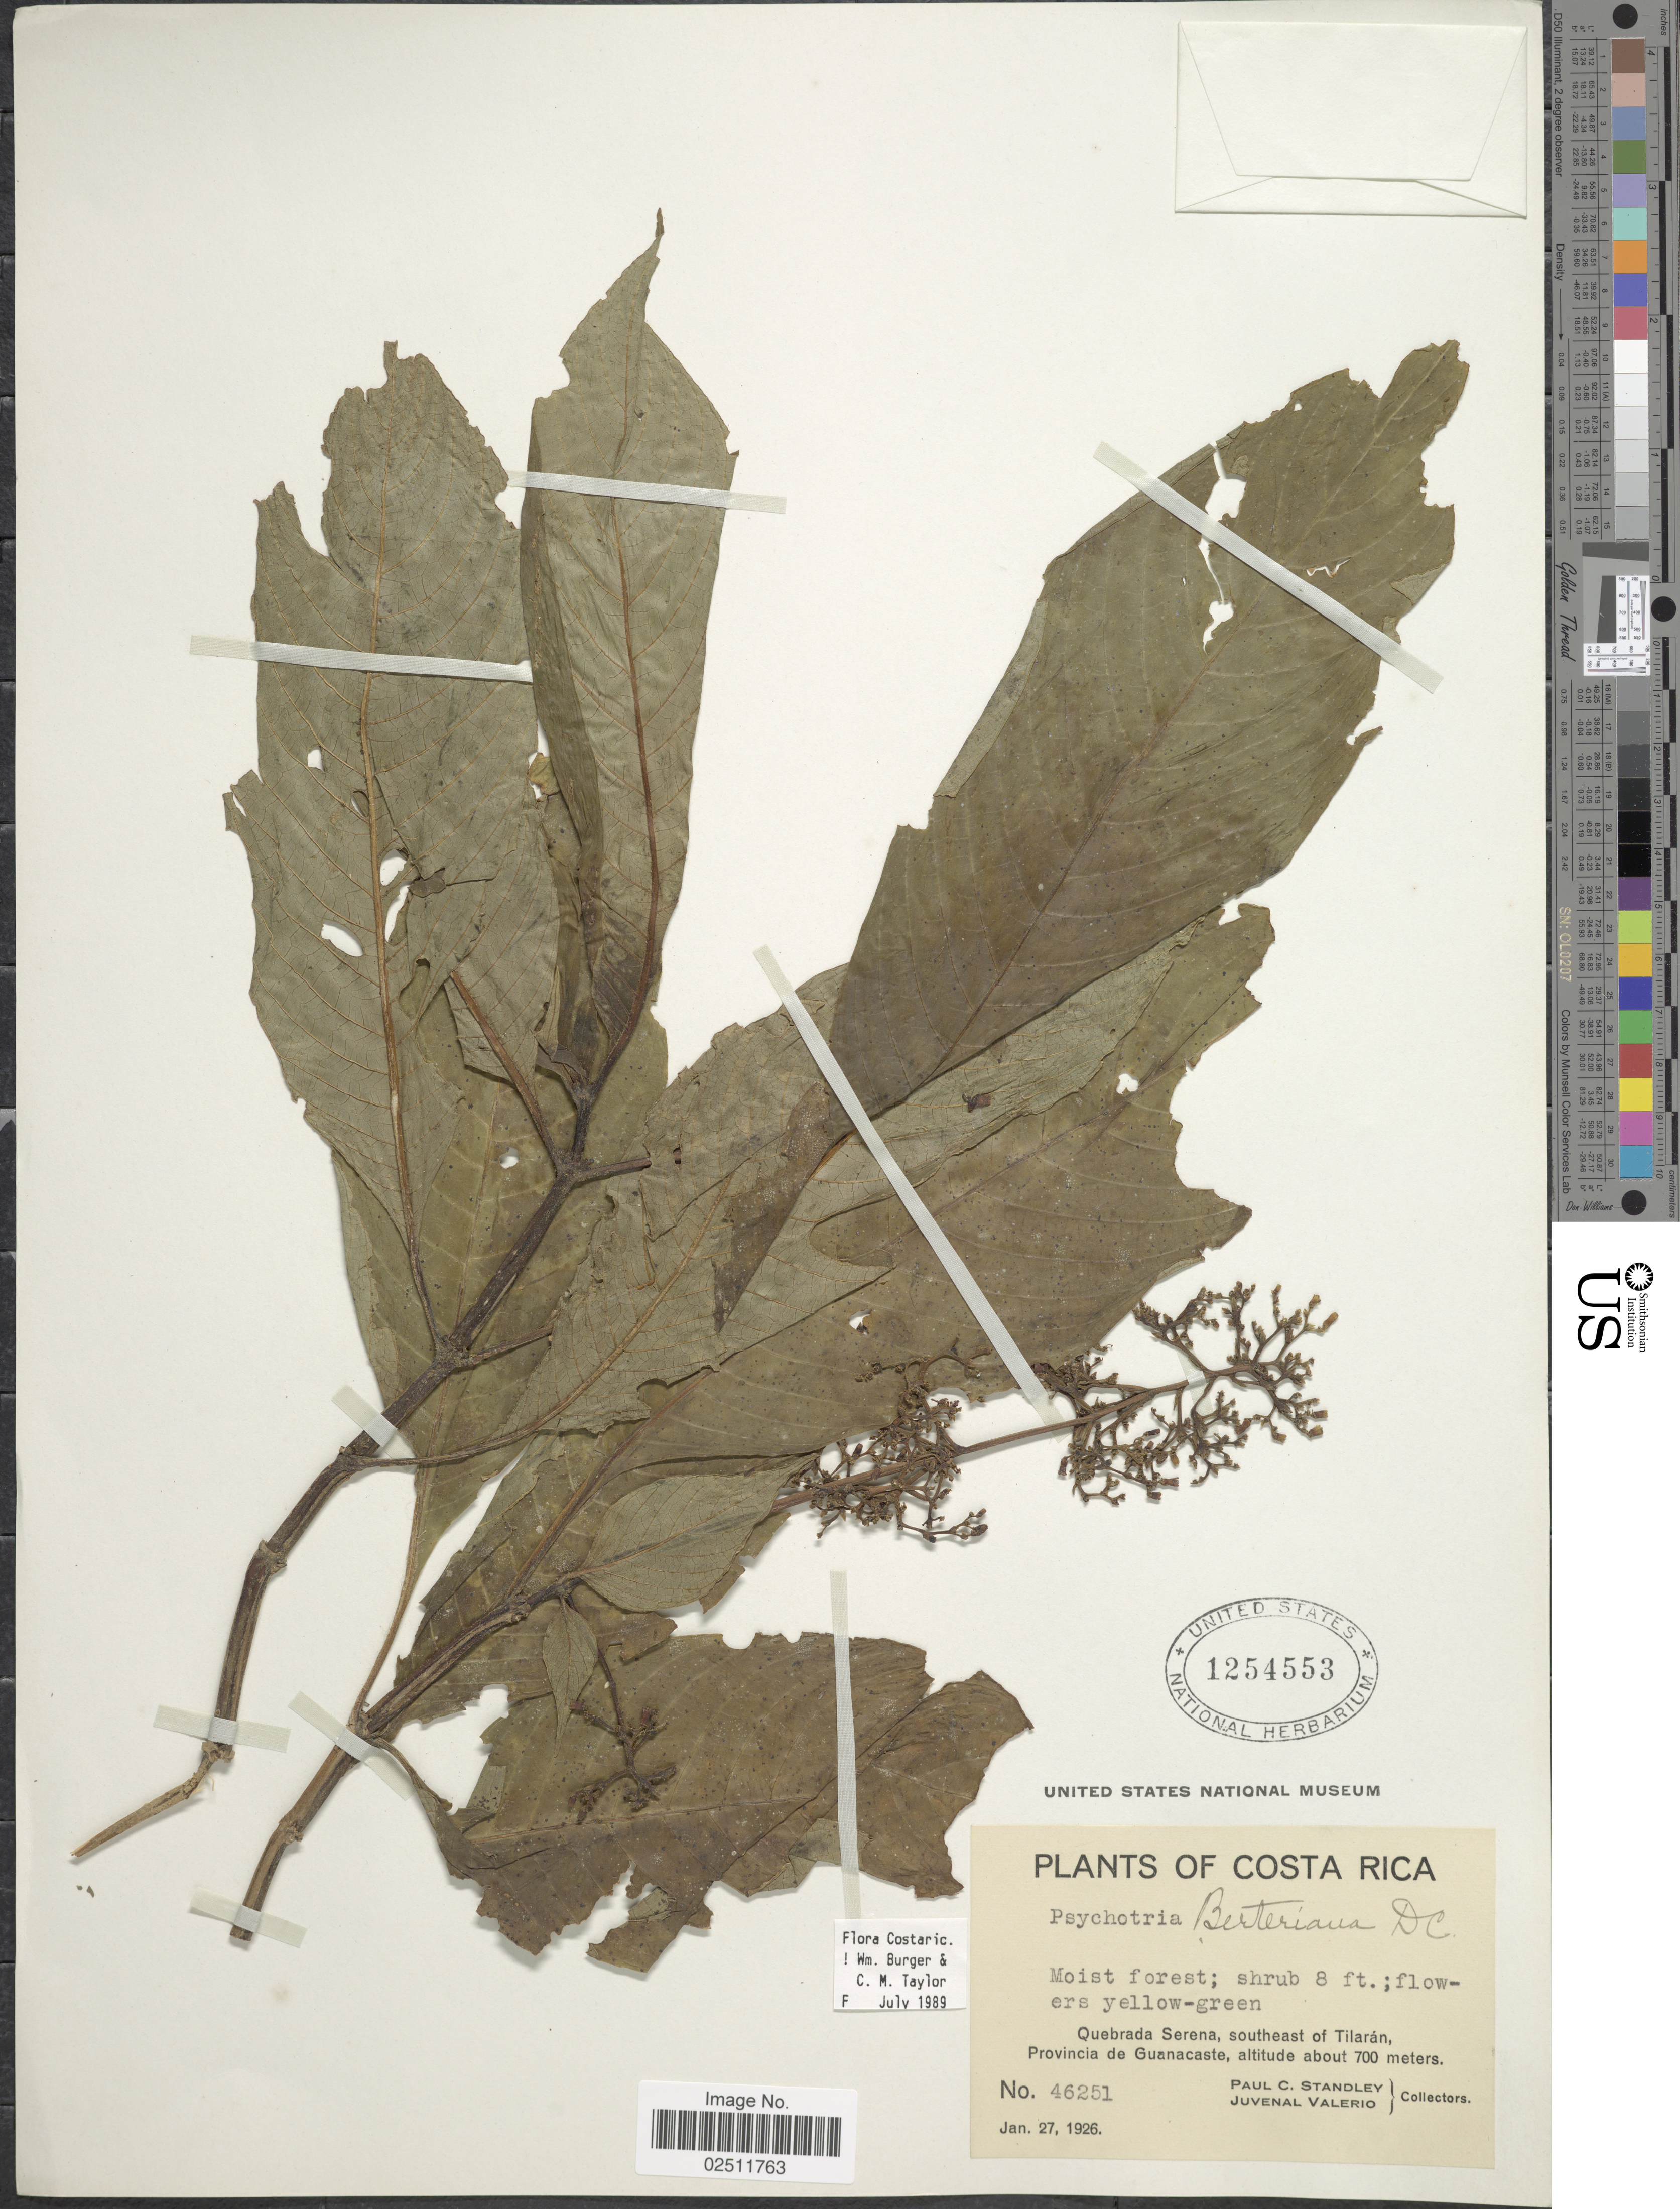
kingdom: Plantae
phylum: Tracheophyta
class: Magnoliopsida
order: Gentianales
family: Rubiaceae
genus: Psychotria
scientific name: Psychotria berteroana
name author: DC.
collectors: P. C. Standley & J. Valerio R.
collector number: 46251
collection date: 1926-01-27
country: Costa Rica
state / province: Guanacaste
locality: Quebrada Serena, southeast of Tilarán.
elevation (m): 700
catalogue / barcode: US 1254553